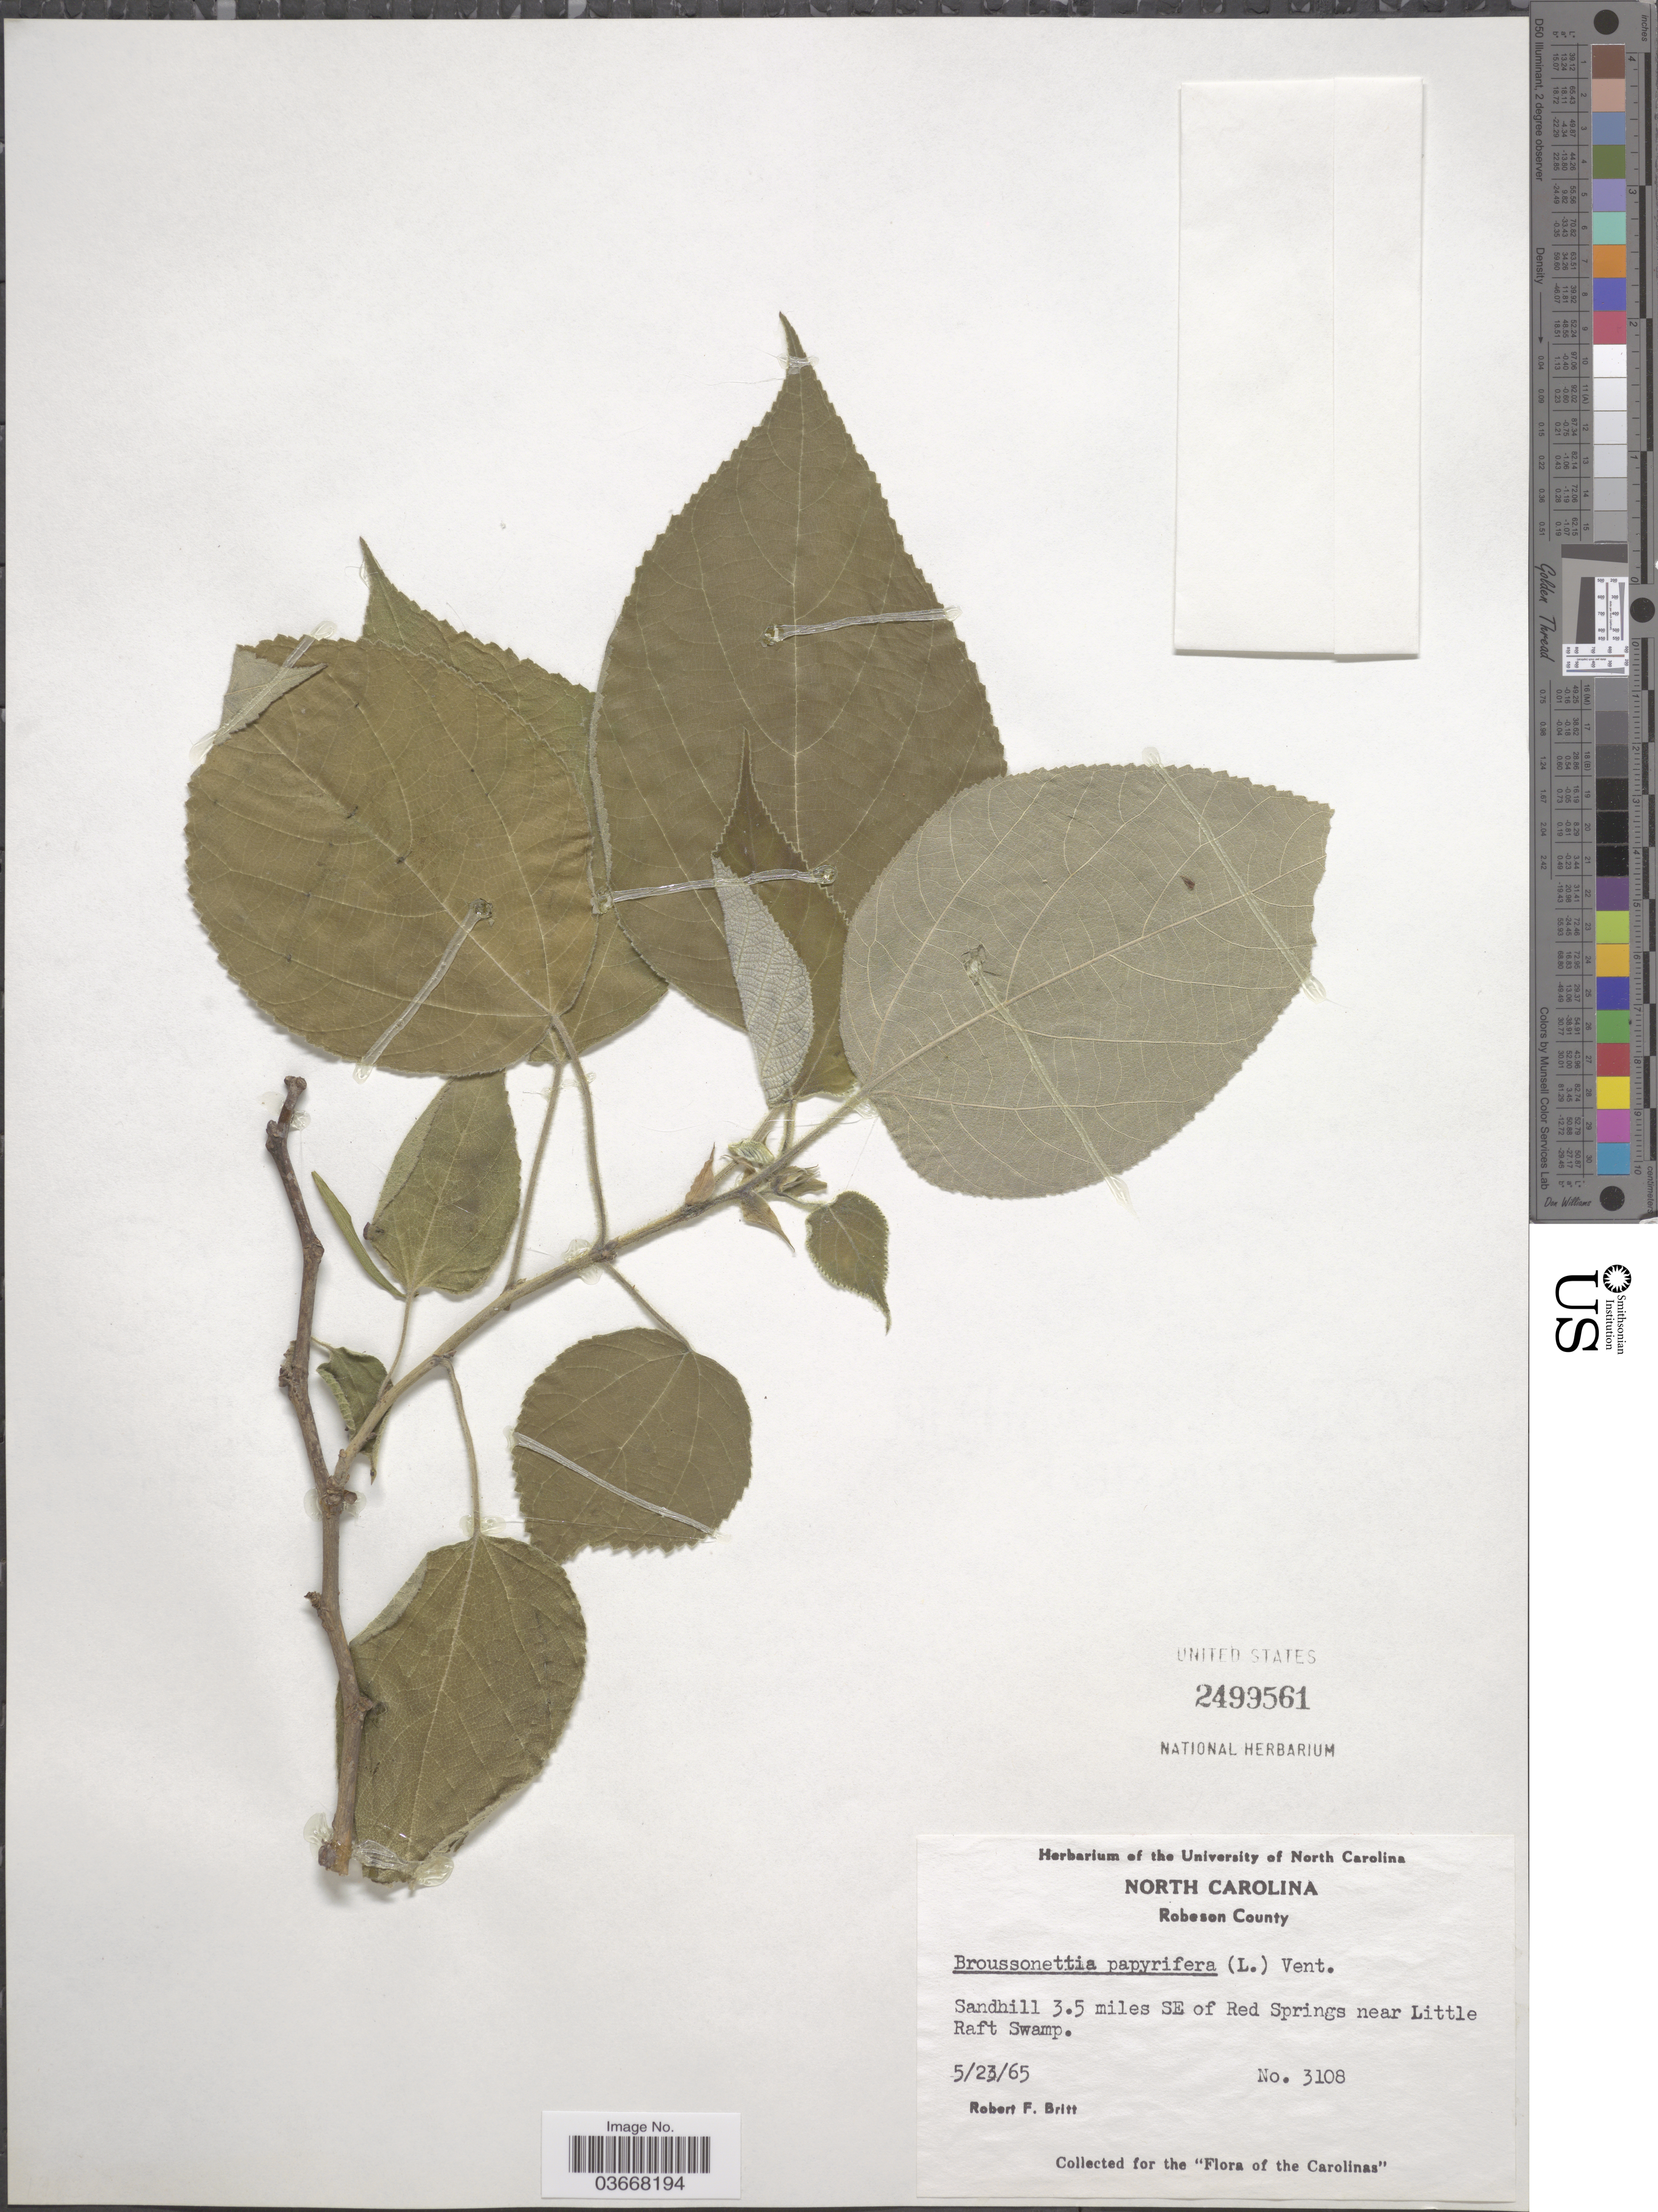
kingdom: Plantae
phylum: Tracheophyta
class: Magnoliopsida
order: Rosales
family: Moraceae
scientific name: Broussoneta papyrifera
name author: (L.) L'Hér. ex Vent.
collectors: R. Britt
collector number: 3108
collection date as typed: Transcribed d/m/y: 23/5/65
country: United States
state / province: North Carolina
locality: Robeson County. Sandhill 3.5 miles SE of Red Springs near Little Raft Swamp.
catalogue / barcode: US 2499561